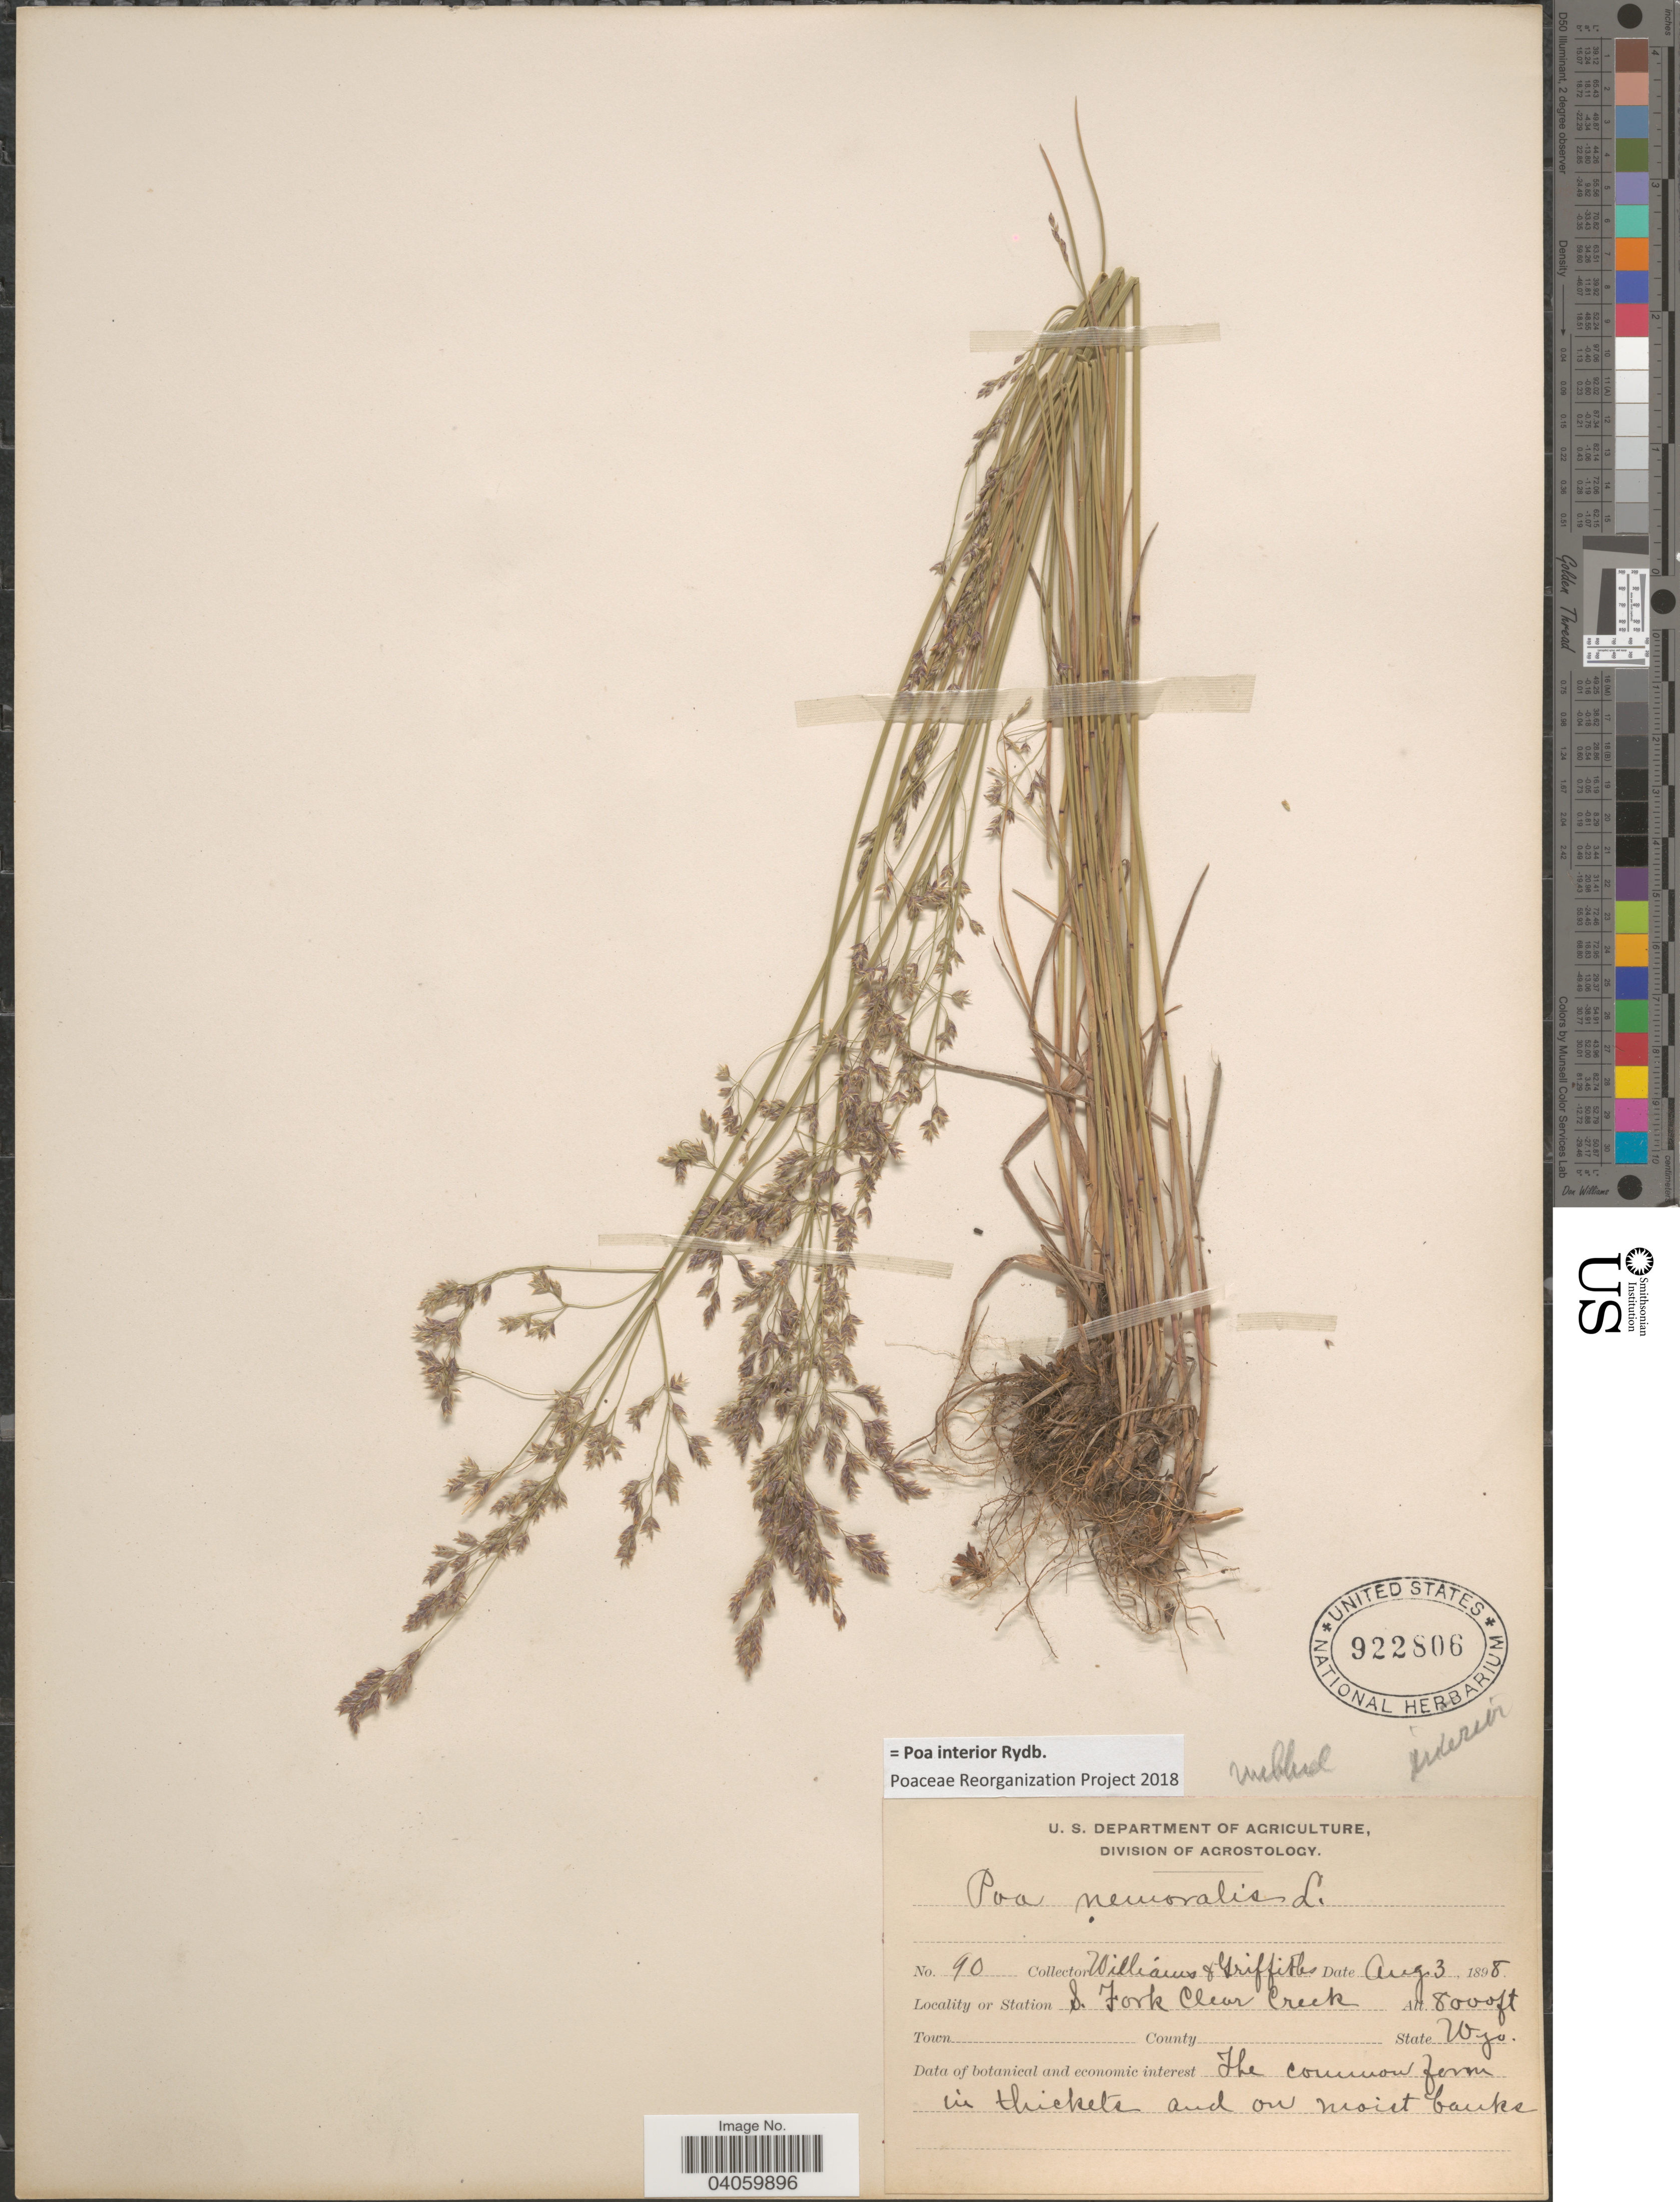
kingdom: Plantae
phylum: Tracheophyta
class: Liliopsida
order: Poales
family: Poaceae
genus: Poa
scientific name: Poa interior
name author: Rydb.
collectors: -- Williams & -- Griffiths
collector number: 90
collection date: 1898-08-03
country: United States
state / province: Wyoming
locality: S. Fork Clear Creek.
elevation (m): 2438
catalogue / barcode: US 922806